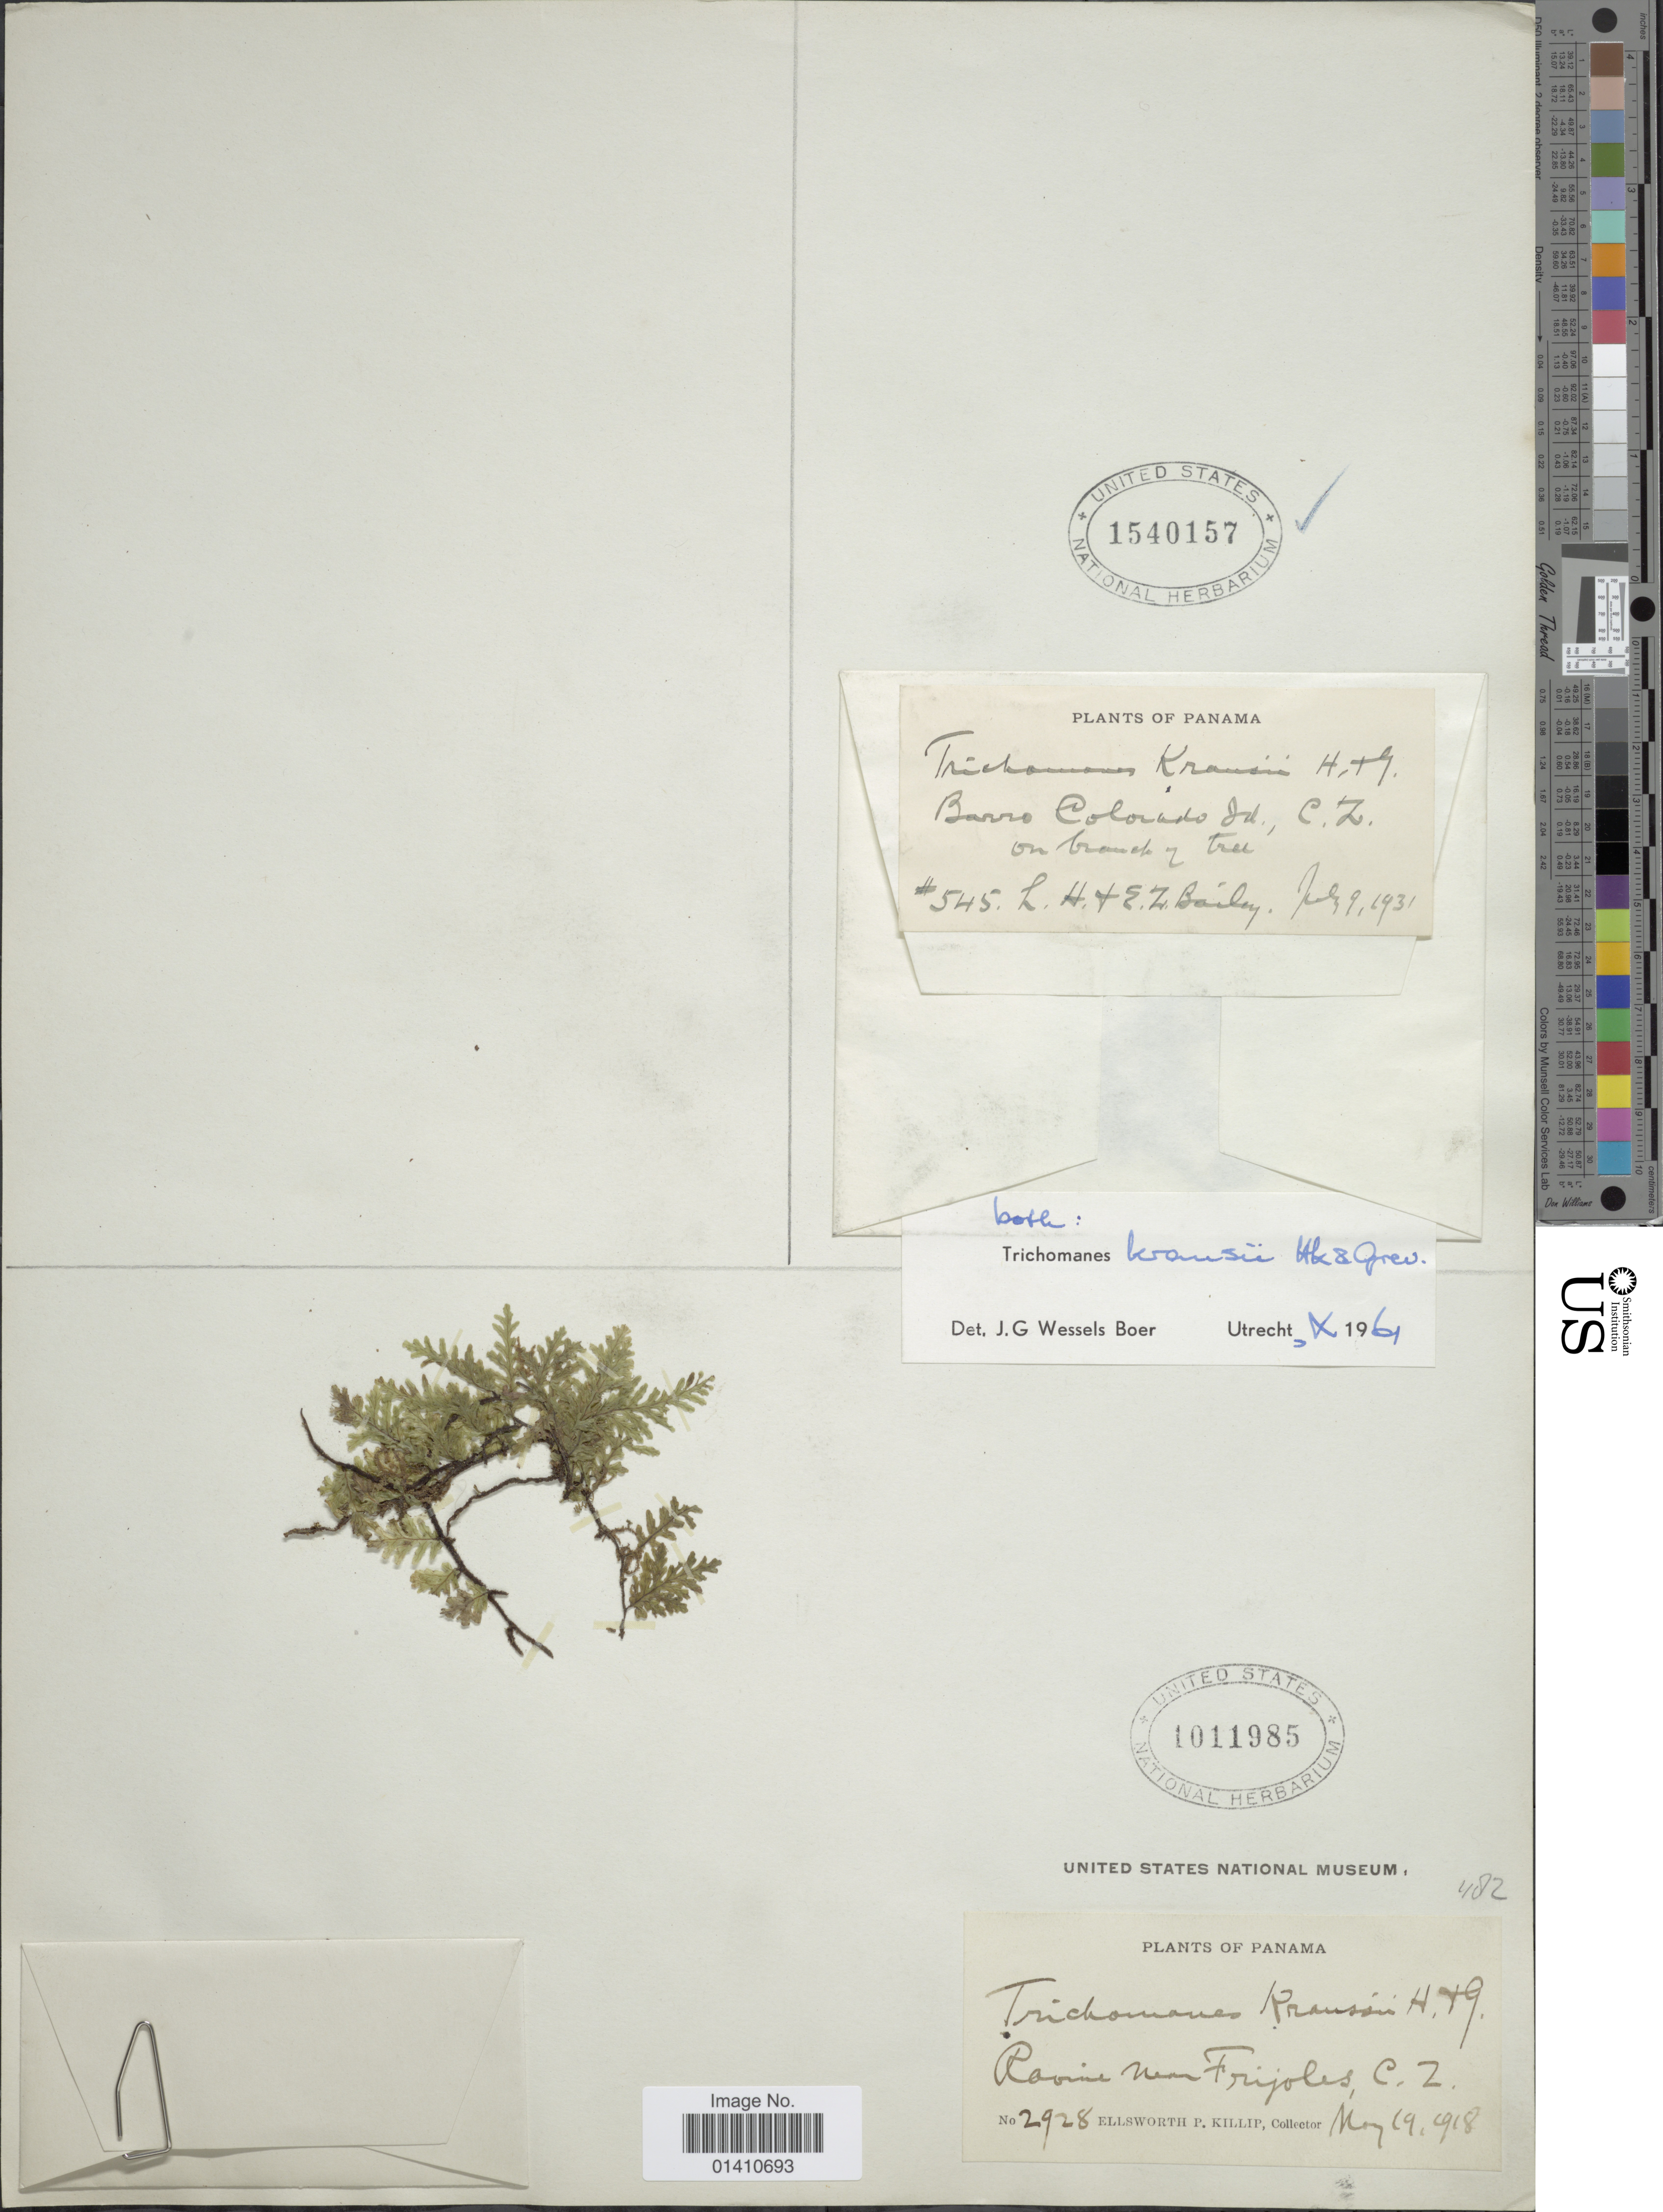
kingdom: Plantae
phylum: Tracheophyta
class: Polypodiopsida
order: Hymenophyllales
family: Hymenophyllaceae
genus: Didymoglossum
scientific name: Didymoglossum kraussii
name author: (Hook. & Grev.) C. Presl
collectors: L. H. Bailey & E. Z. Bailey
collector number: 545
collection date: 1931-07-09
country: Panama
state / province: Panamá Oeste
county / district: Canal Zone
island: Barro Colorado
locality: Barro Colorado C. Z.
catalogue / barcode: US 1540157-2